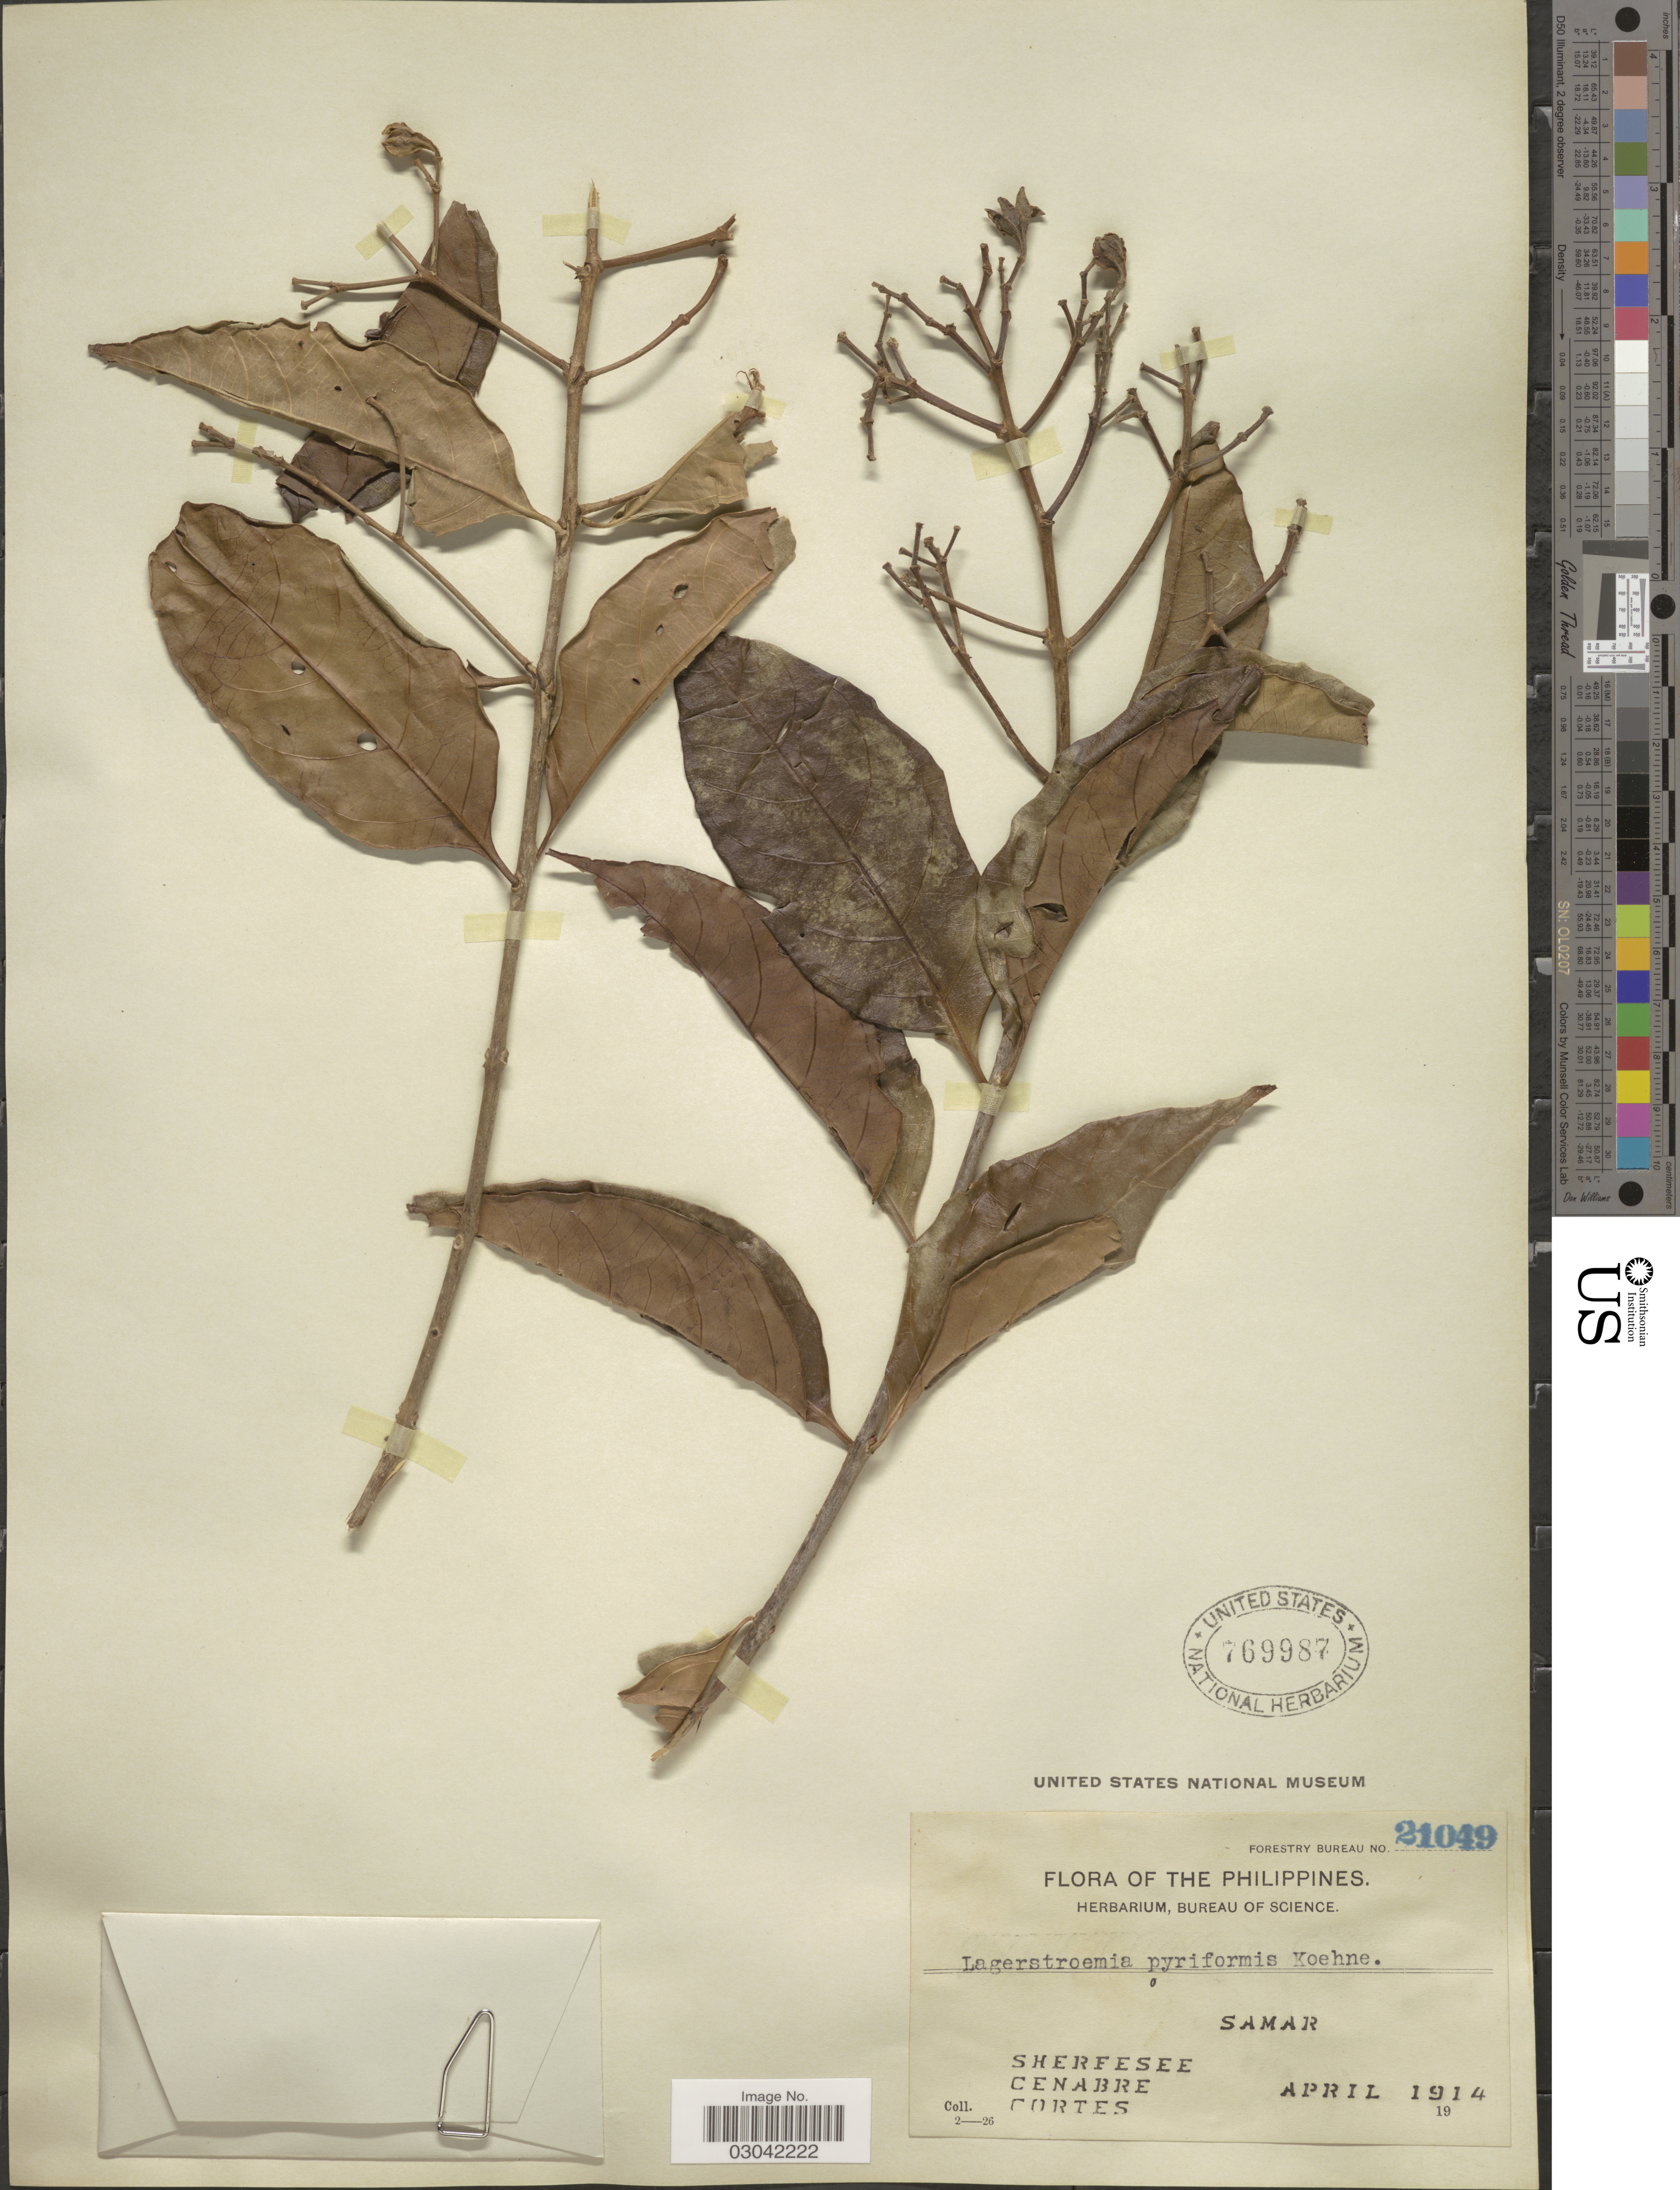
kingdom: Plantae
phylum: Tracheophyta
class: Magnoliopsida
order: Myrtales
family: Lythraceae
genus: Lagerstroemia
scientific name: Lagerstroemia speciosa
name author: (L.) Pers.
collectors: -. Sherfesee, -. Cenabre & Cortes, --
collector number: Forestry Bureau 21049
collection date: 1914-04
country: Philippines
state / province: Eastern Visayas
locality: Samar.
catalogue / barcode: US 769987